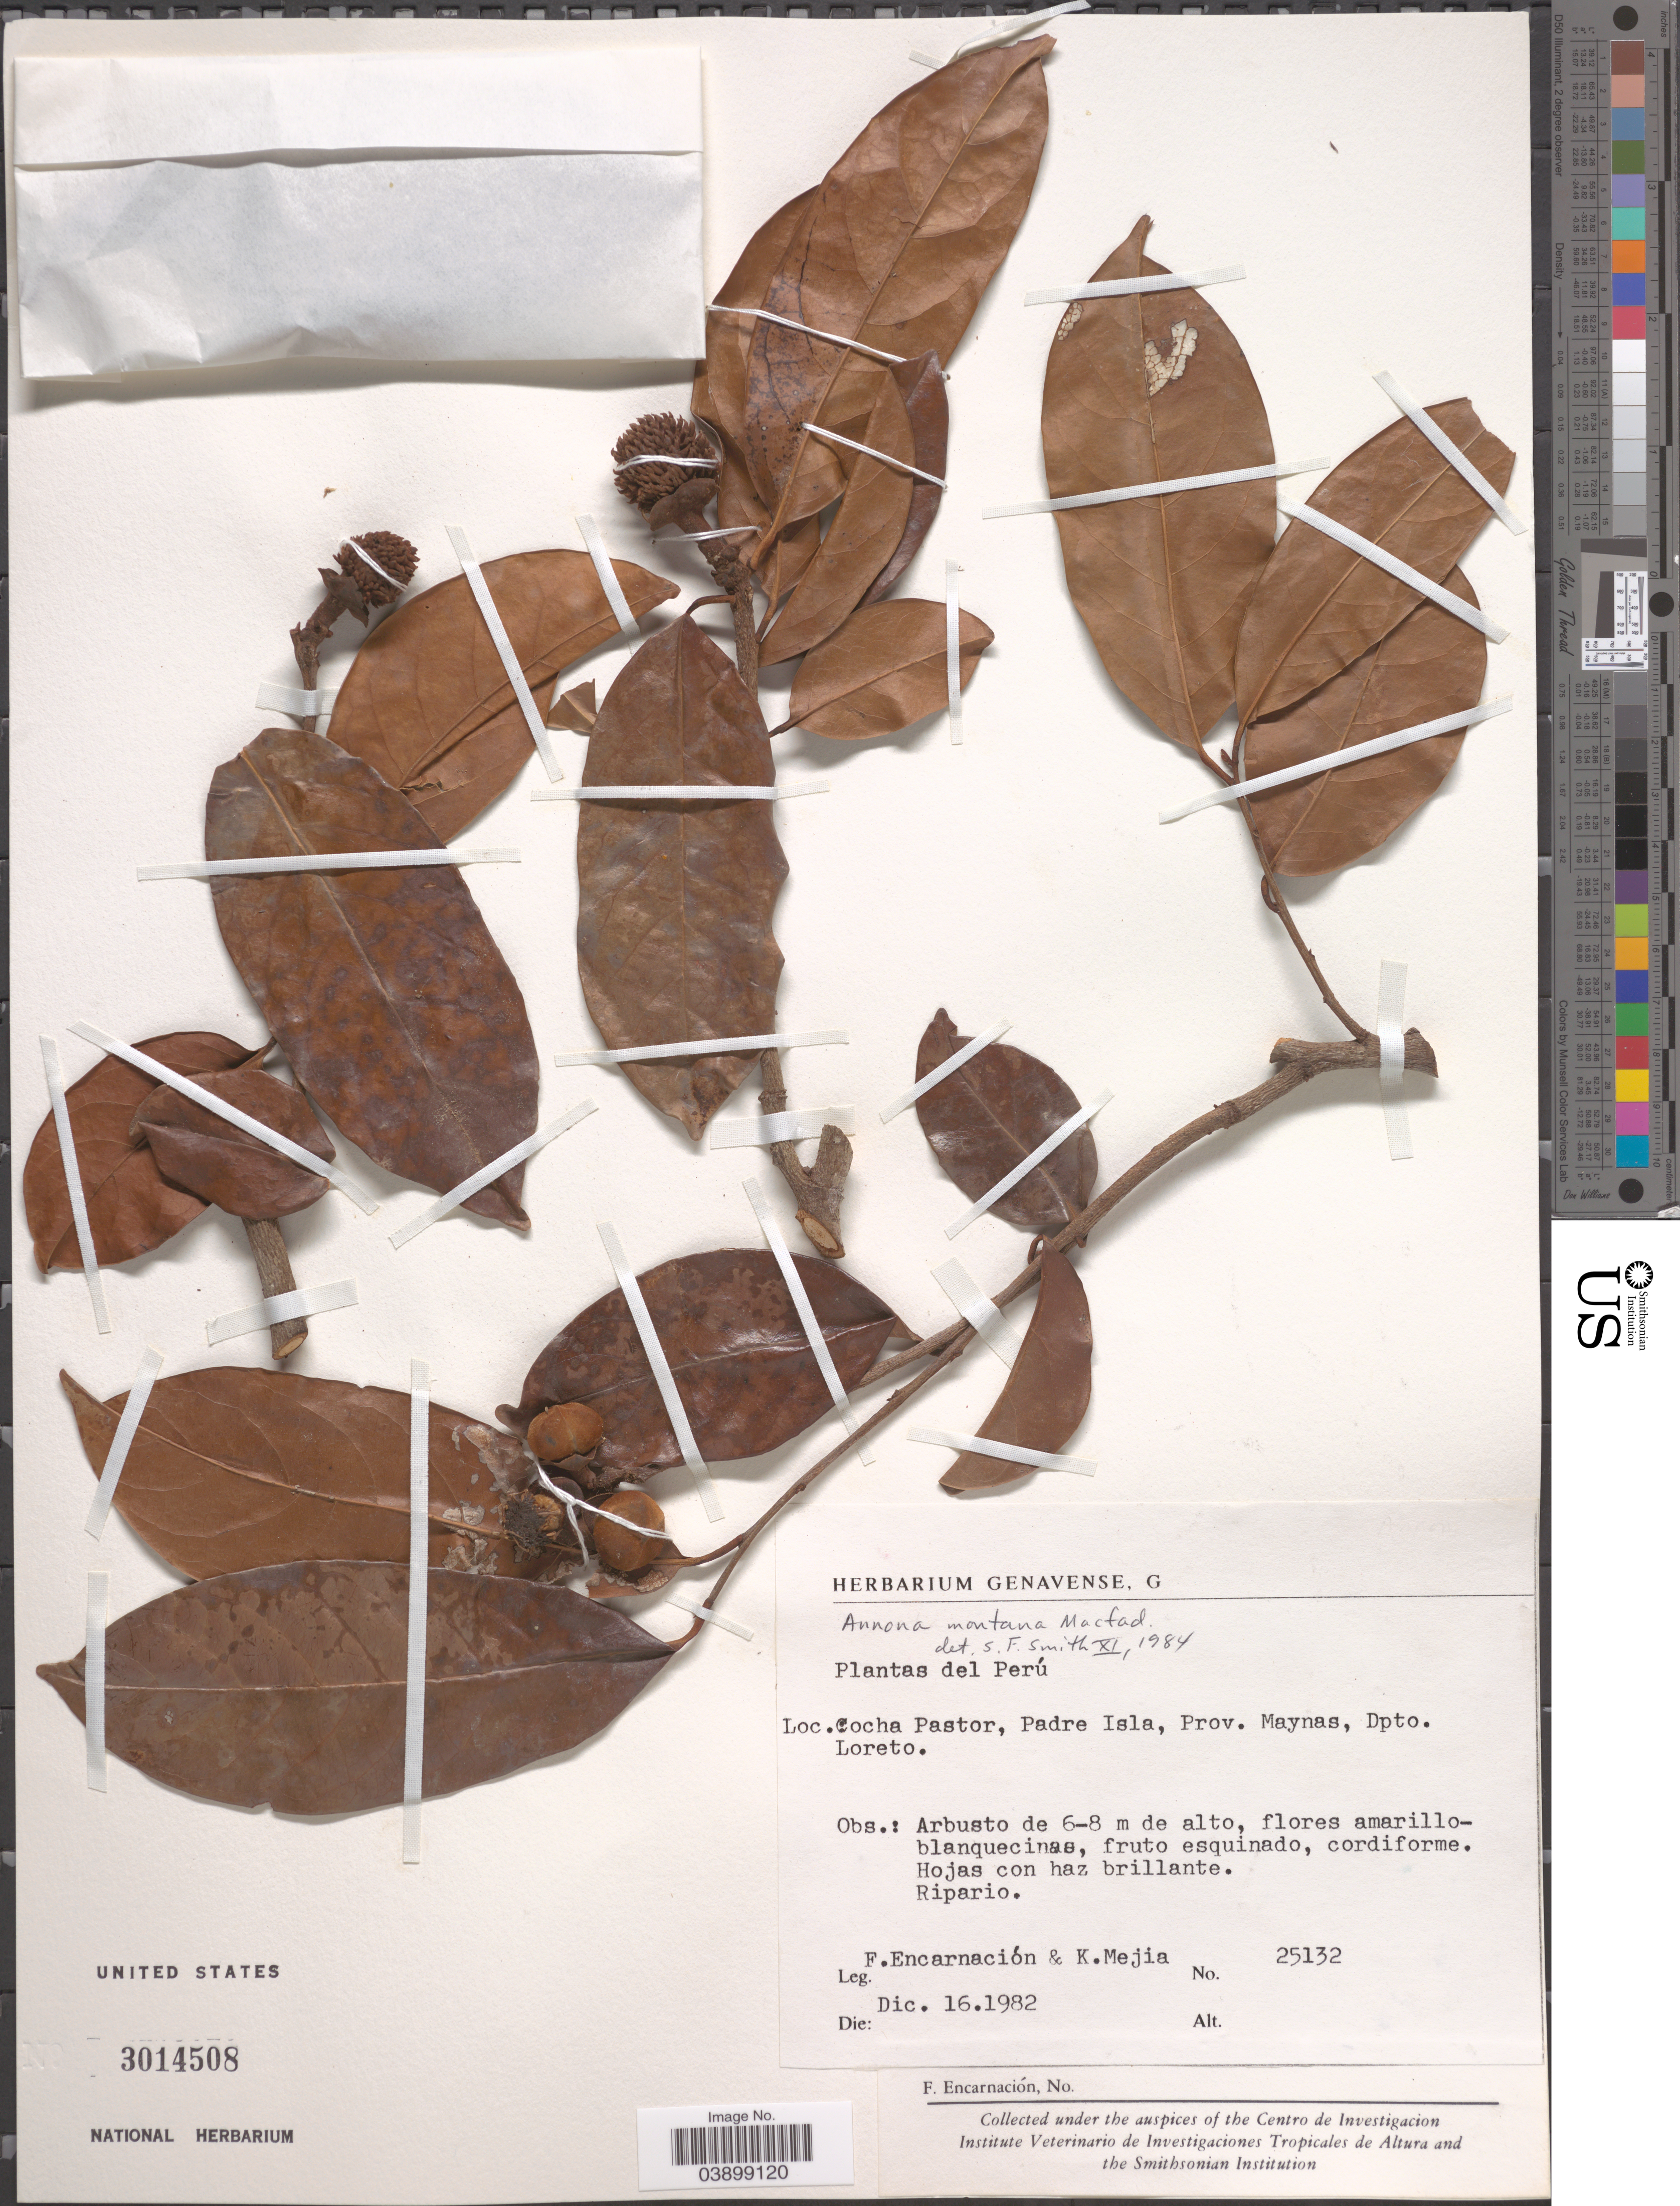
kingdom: Plantae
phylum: Tracheophyta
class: Magnoliopsida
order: Magnoliales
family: Annonaceae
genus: Annona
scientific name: Annona montana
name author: Macfad.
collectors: F. Encarnación & K. Mejia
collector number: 25132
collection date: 1982-12-16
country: Peru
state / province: Loreto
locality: Cocha Pastor, Padre Isla, Prov. Maynas, Dpto. Loreto.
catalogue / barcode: US 3014508